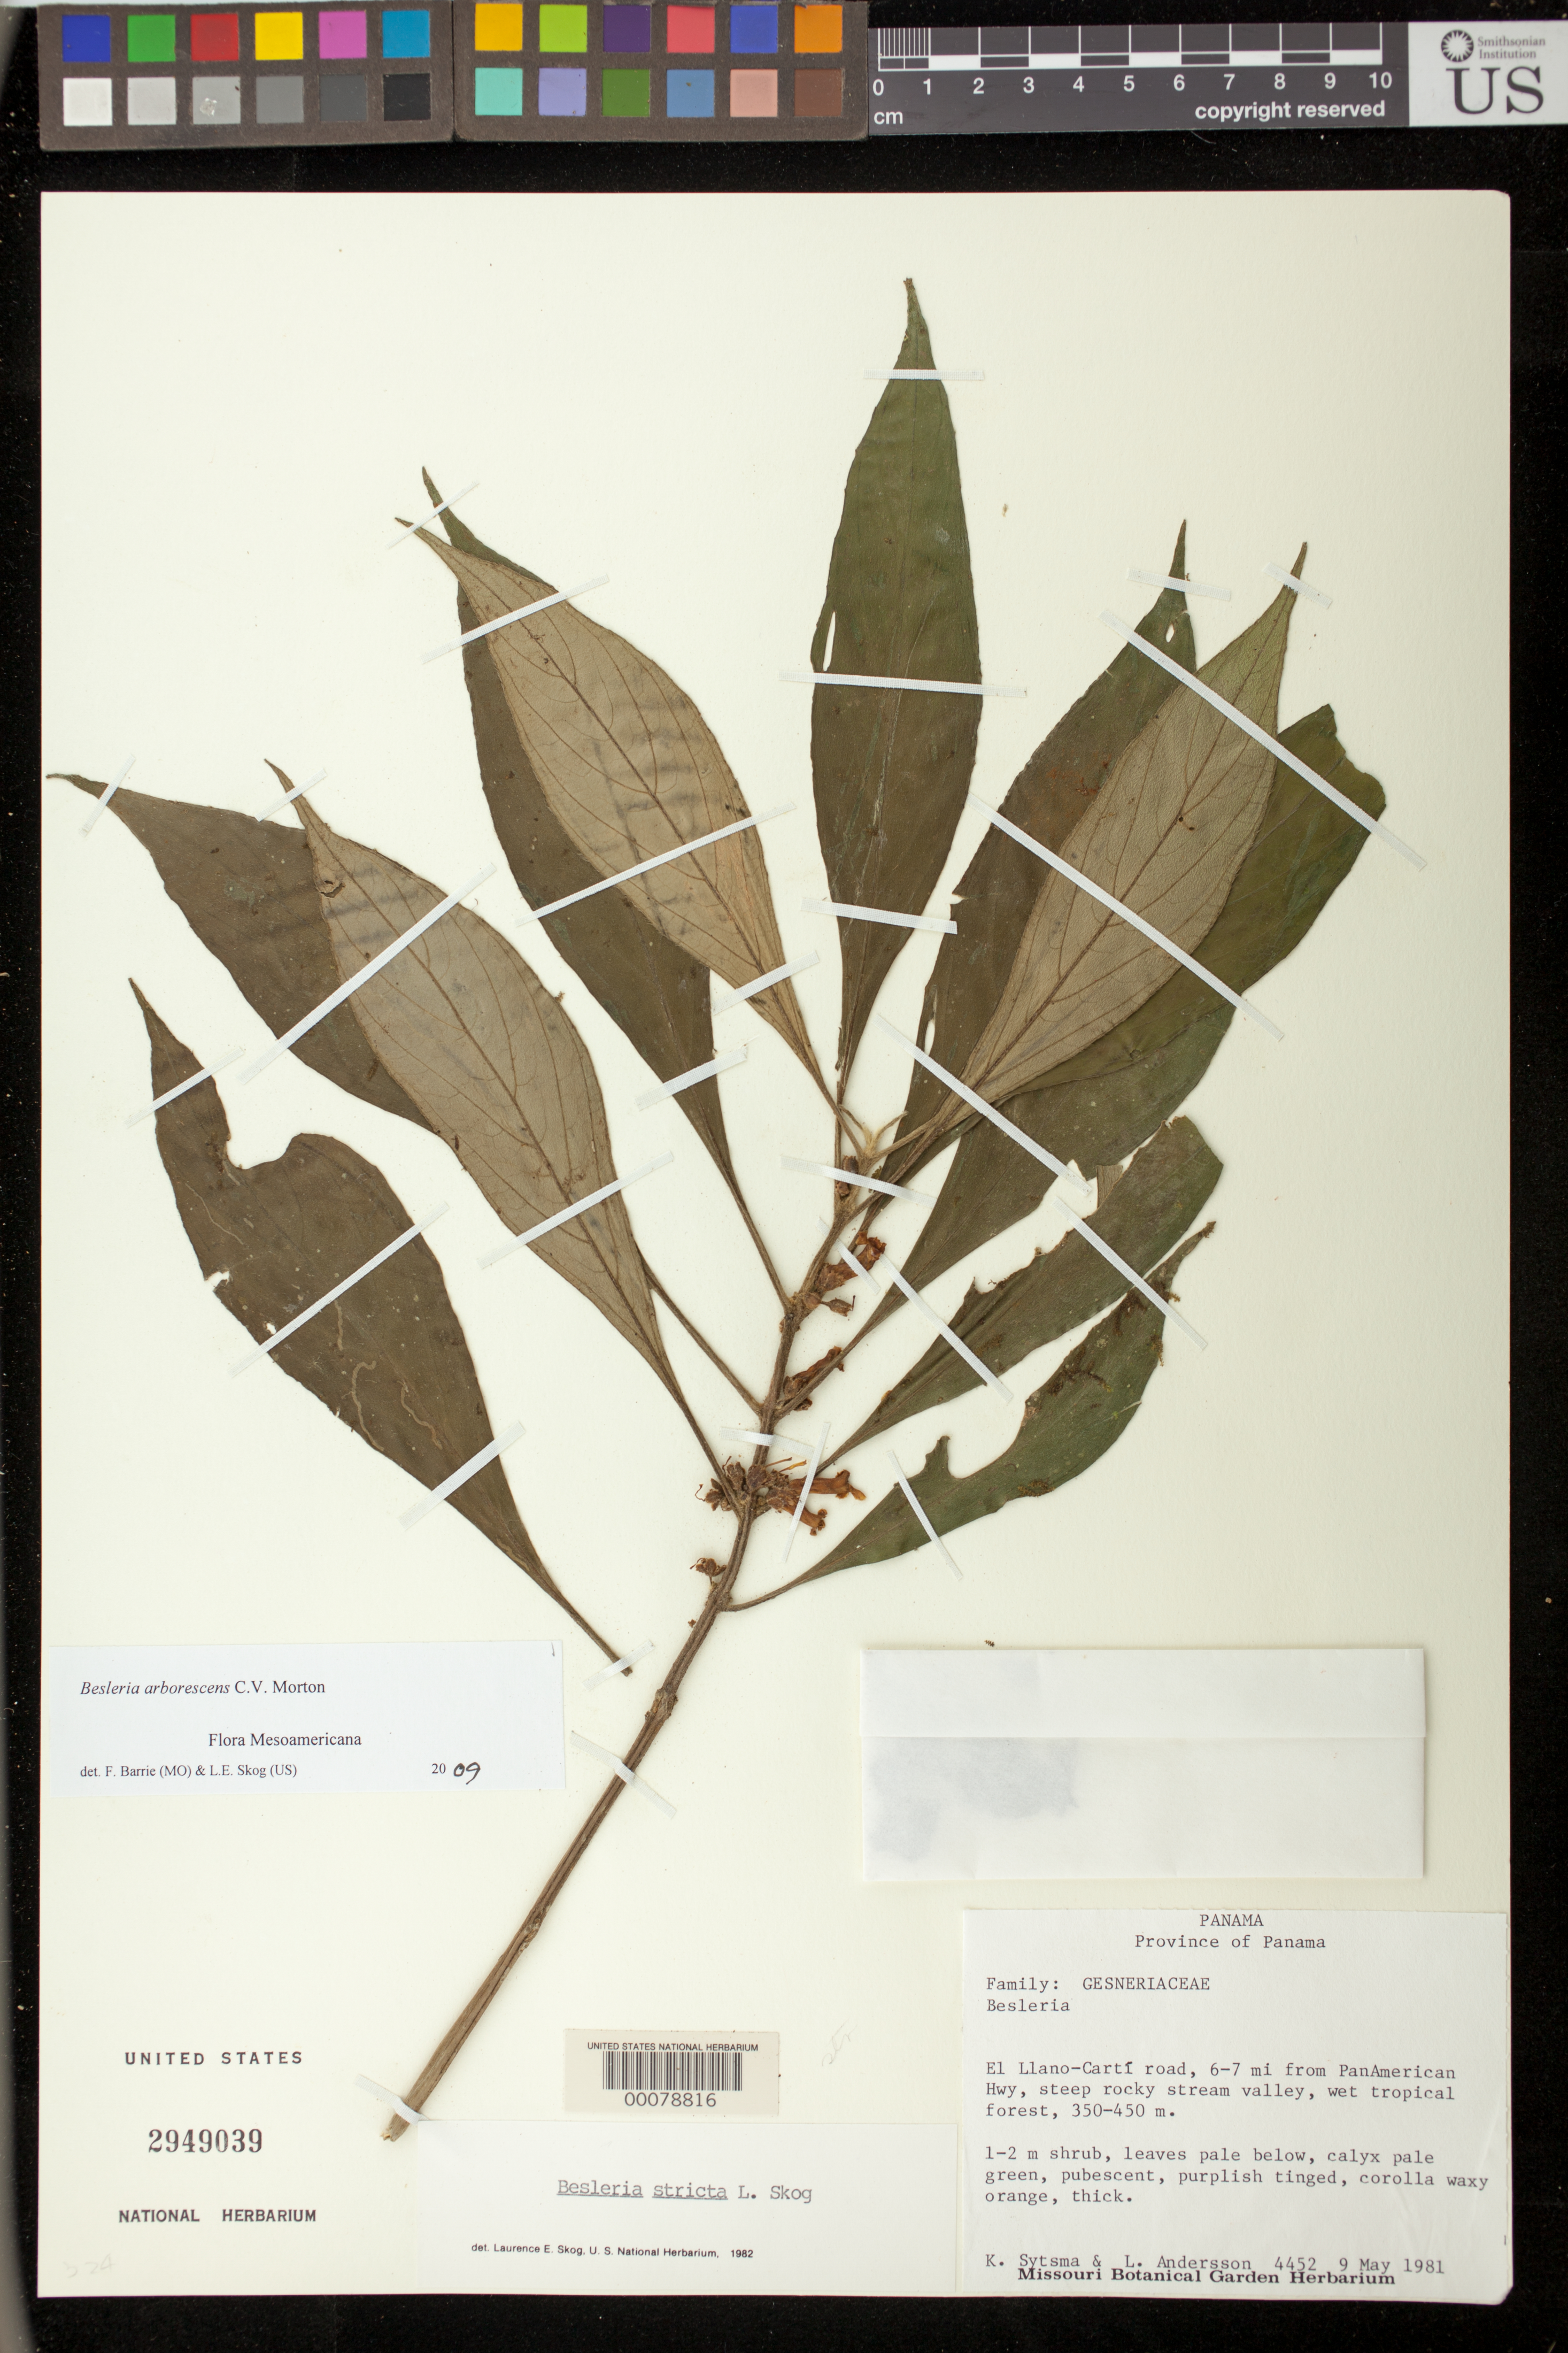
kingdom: Plantae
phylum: Tracheophyta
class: Magnoliopsida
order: Lamiales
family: Gesneriaceae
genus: Besleria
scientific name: Besleria arborescens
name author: C.V. Morton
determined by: Barrie, F. R.; Skog, Laurence E.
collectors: K. J. Sytsma & L. Andersson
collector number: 4452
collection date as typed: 09 May 1981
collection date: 1981-05-09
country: Panama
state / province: Panamá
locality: El Llano-Carti road, 6-7 mi from Panamerican hwy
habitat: Steep rocky stream valley, wet tropical forest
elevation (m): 350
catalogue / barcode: US 2949039